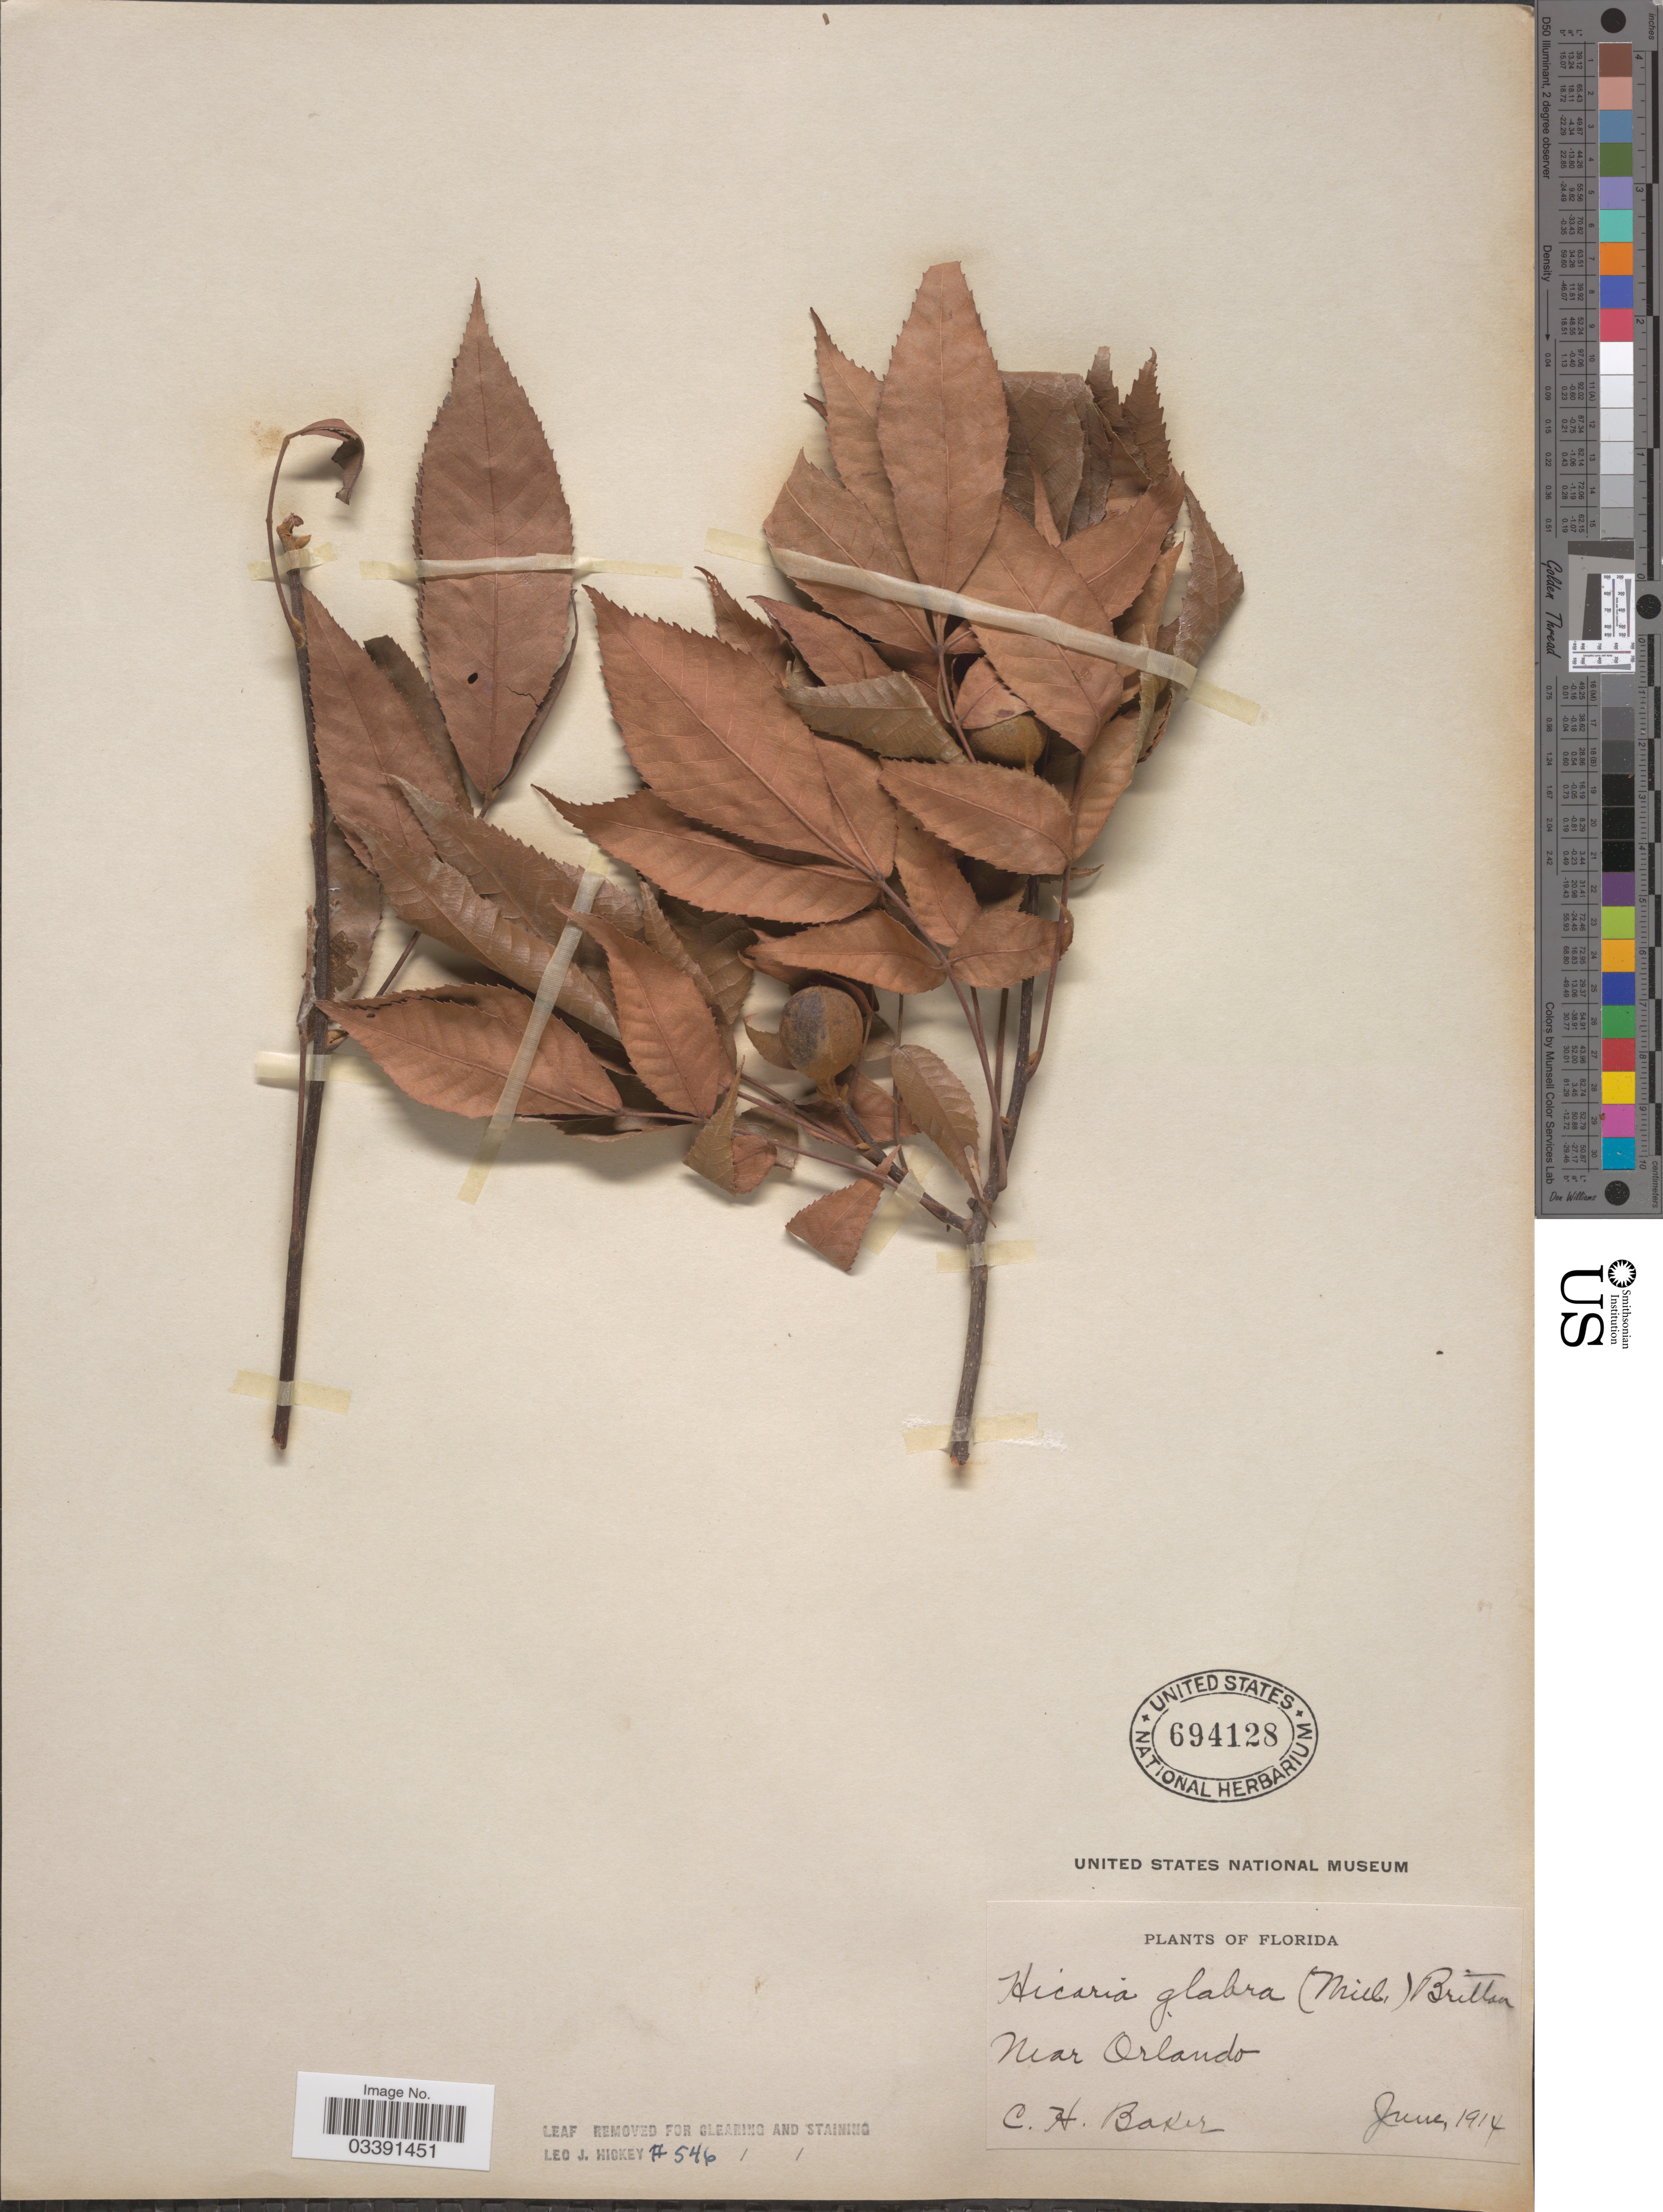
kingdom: Plantae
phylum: Tracheophyta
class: Magnoliopsida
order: Fagales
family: Juglandaceae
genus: Carya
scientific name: Carya floridana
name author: Sarg.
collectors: C. H. Baker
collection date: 1914-06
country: United States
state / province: Florida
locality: Near Orlando.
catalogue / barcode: US 694128